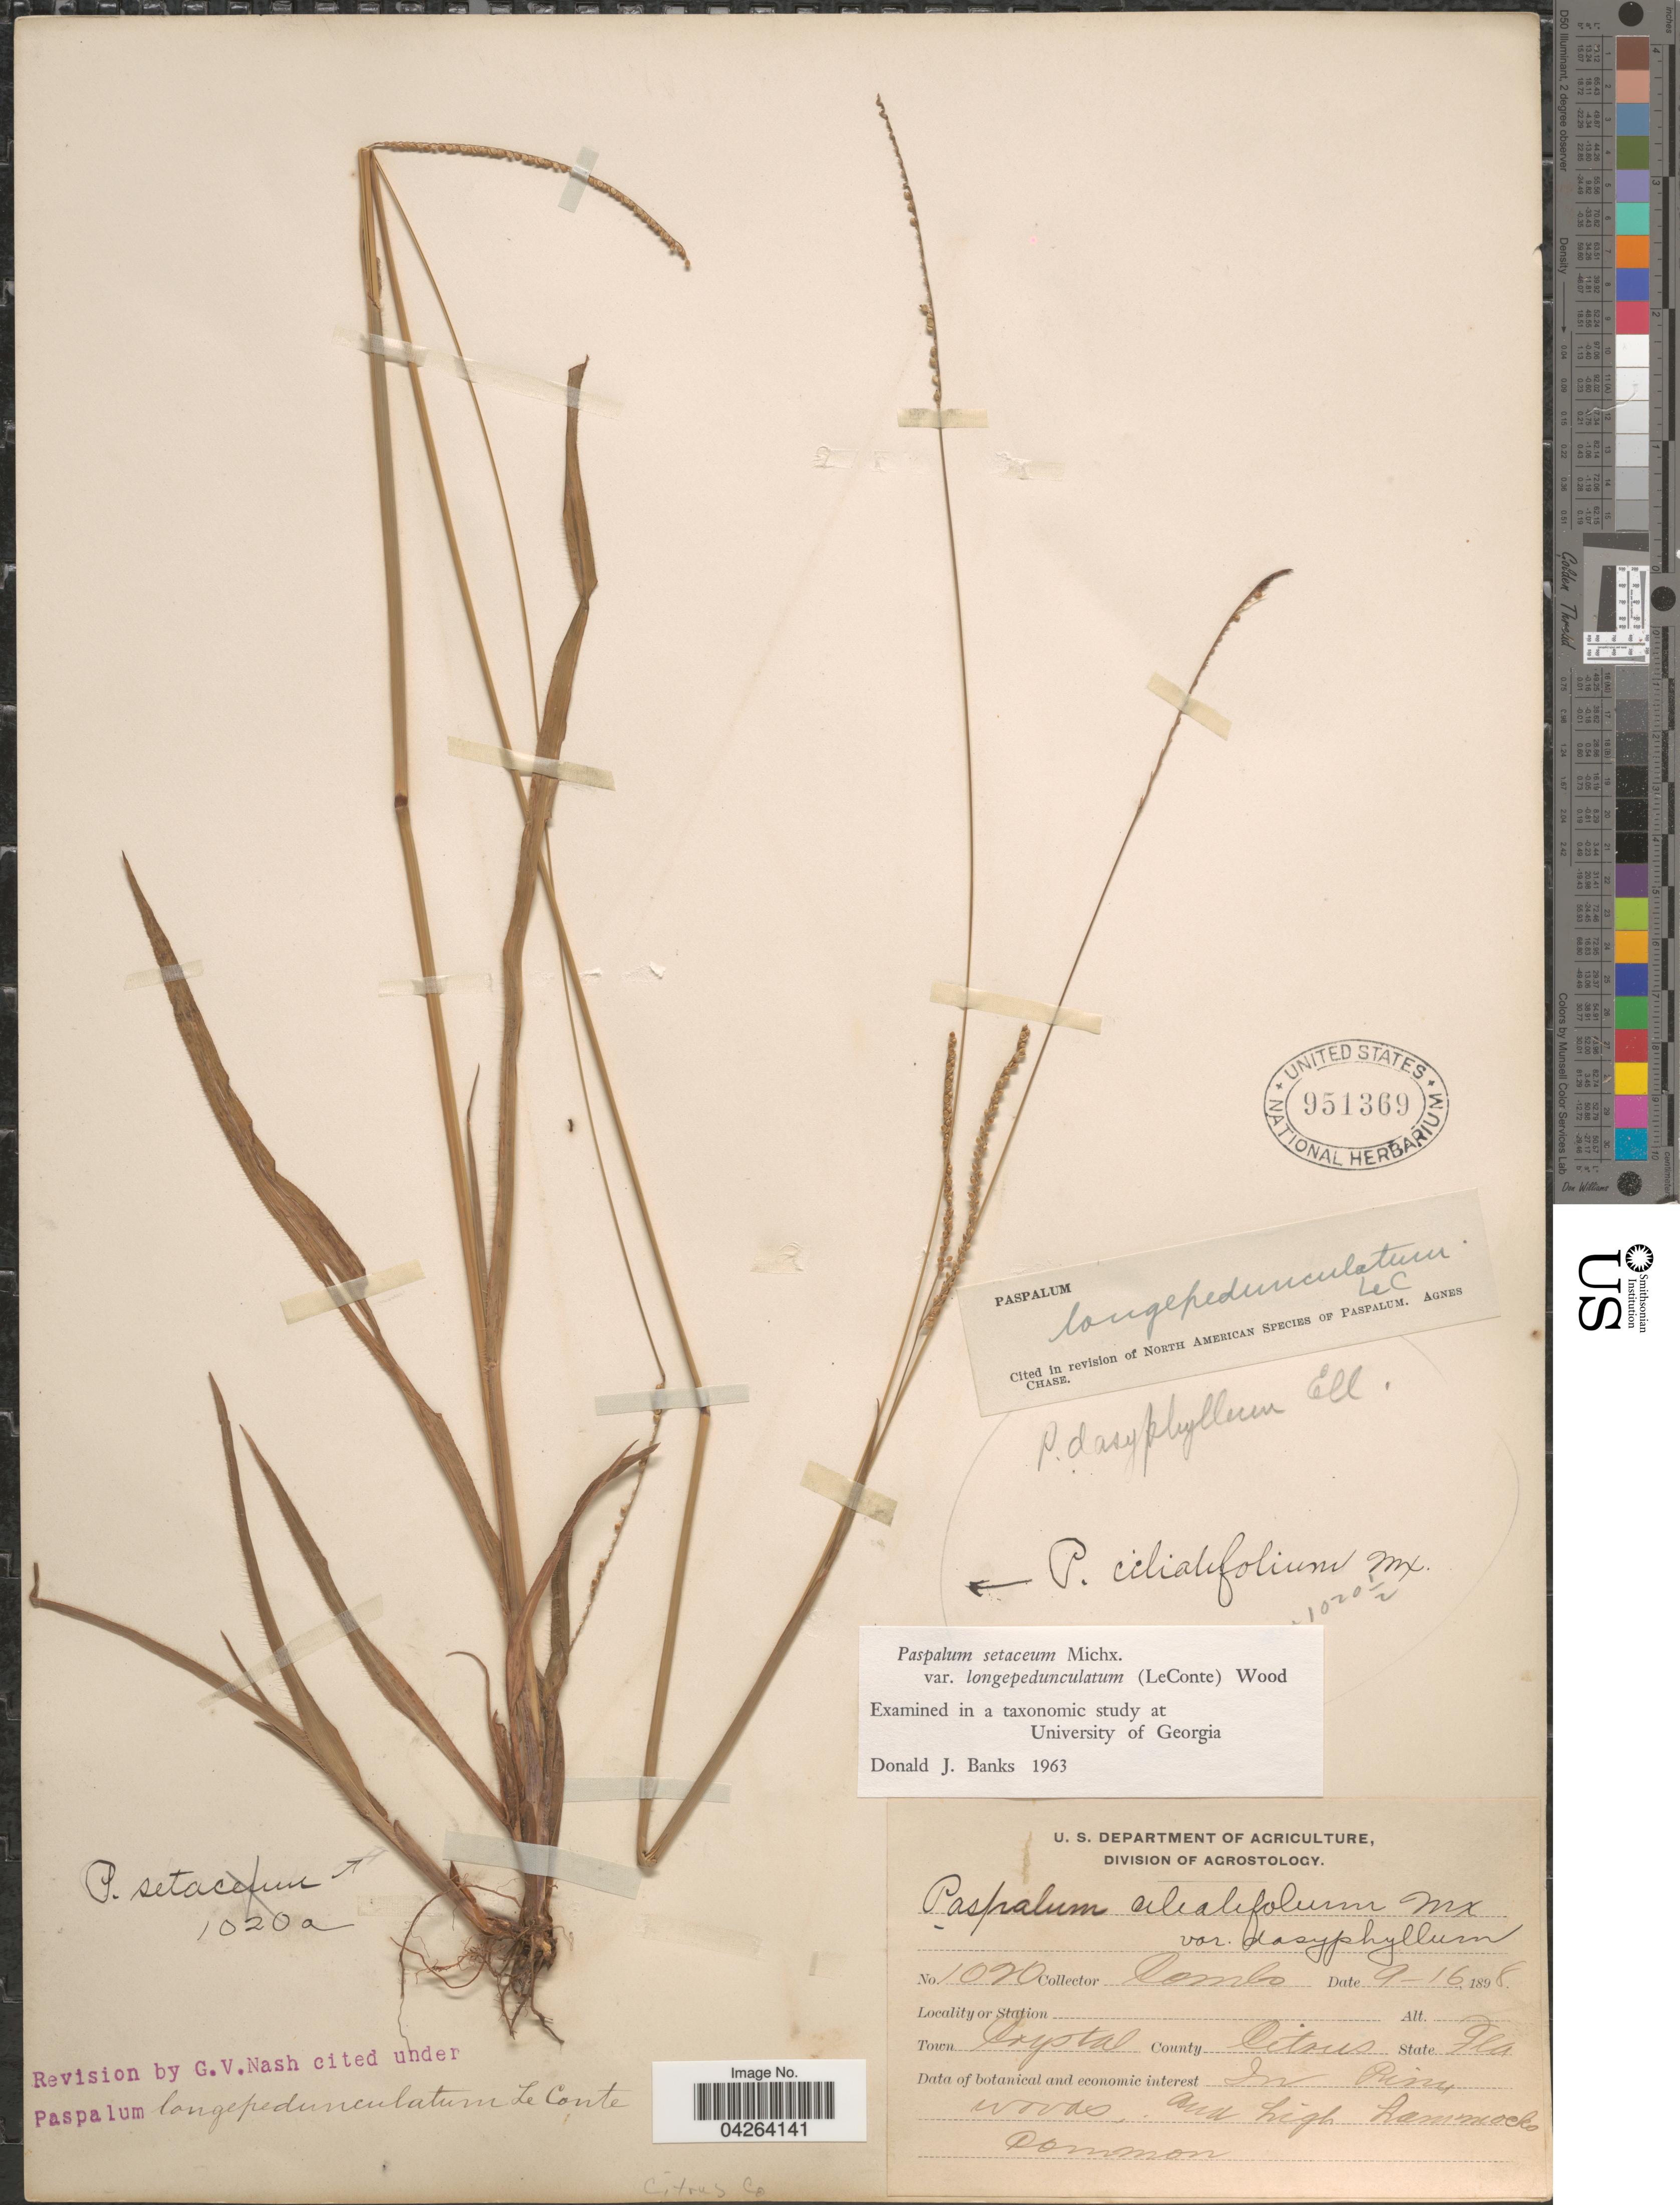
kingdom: Plantae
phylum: Tracheophyta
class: Liliopsida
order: Poales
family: Poaceae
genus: Paspalum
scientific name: Paspalum setaceum var. longipedunculatum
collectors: -. Combs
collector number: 1020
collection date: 1898-09-16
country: United States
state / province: Florida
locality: Town Crystal. County Citrus.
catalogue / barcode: US 951369